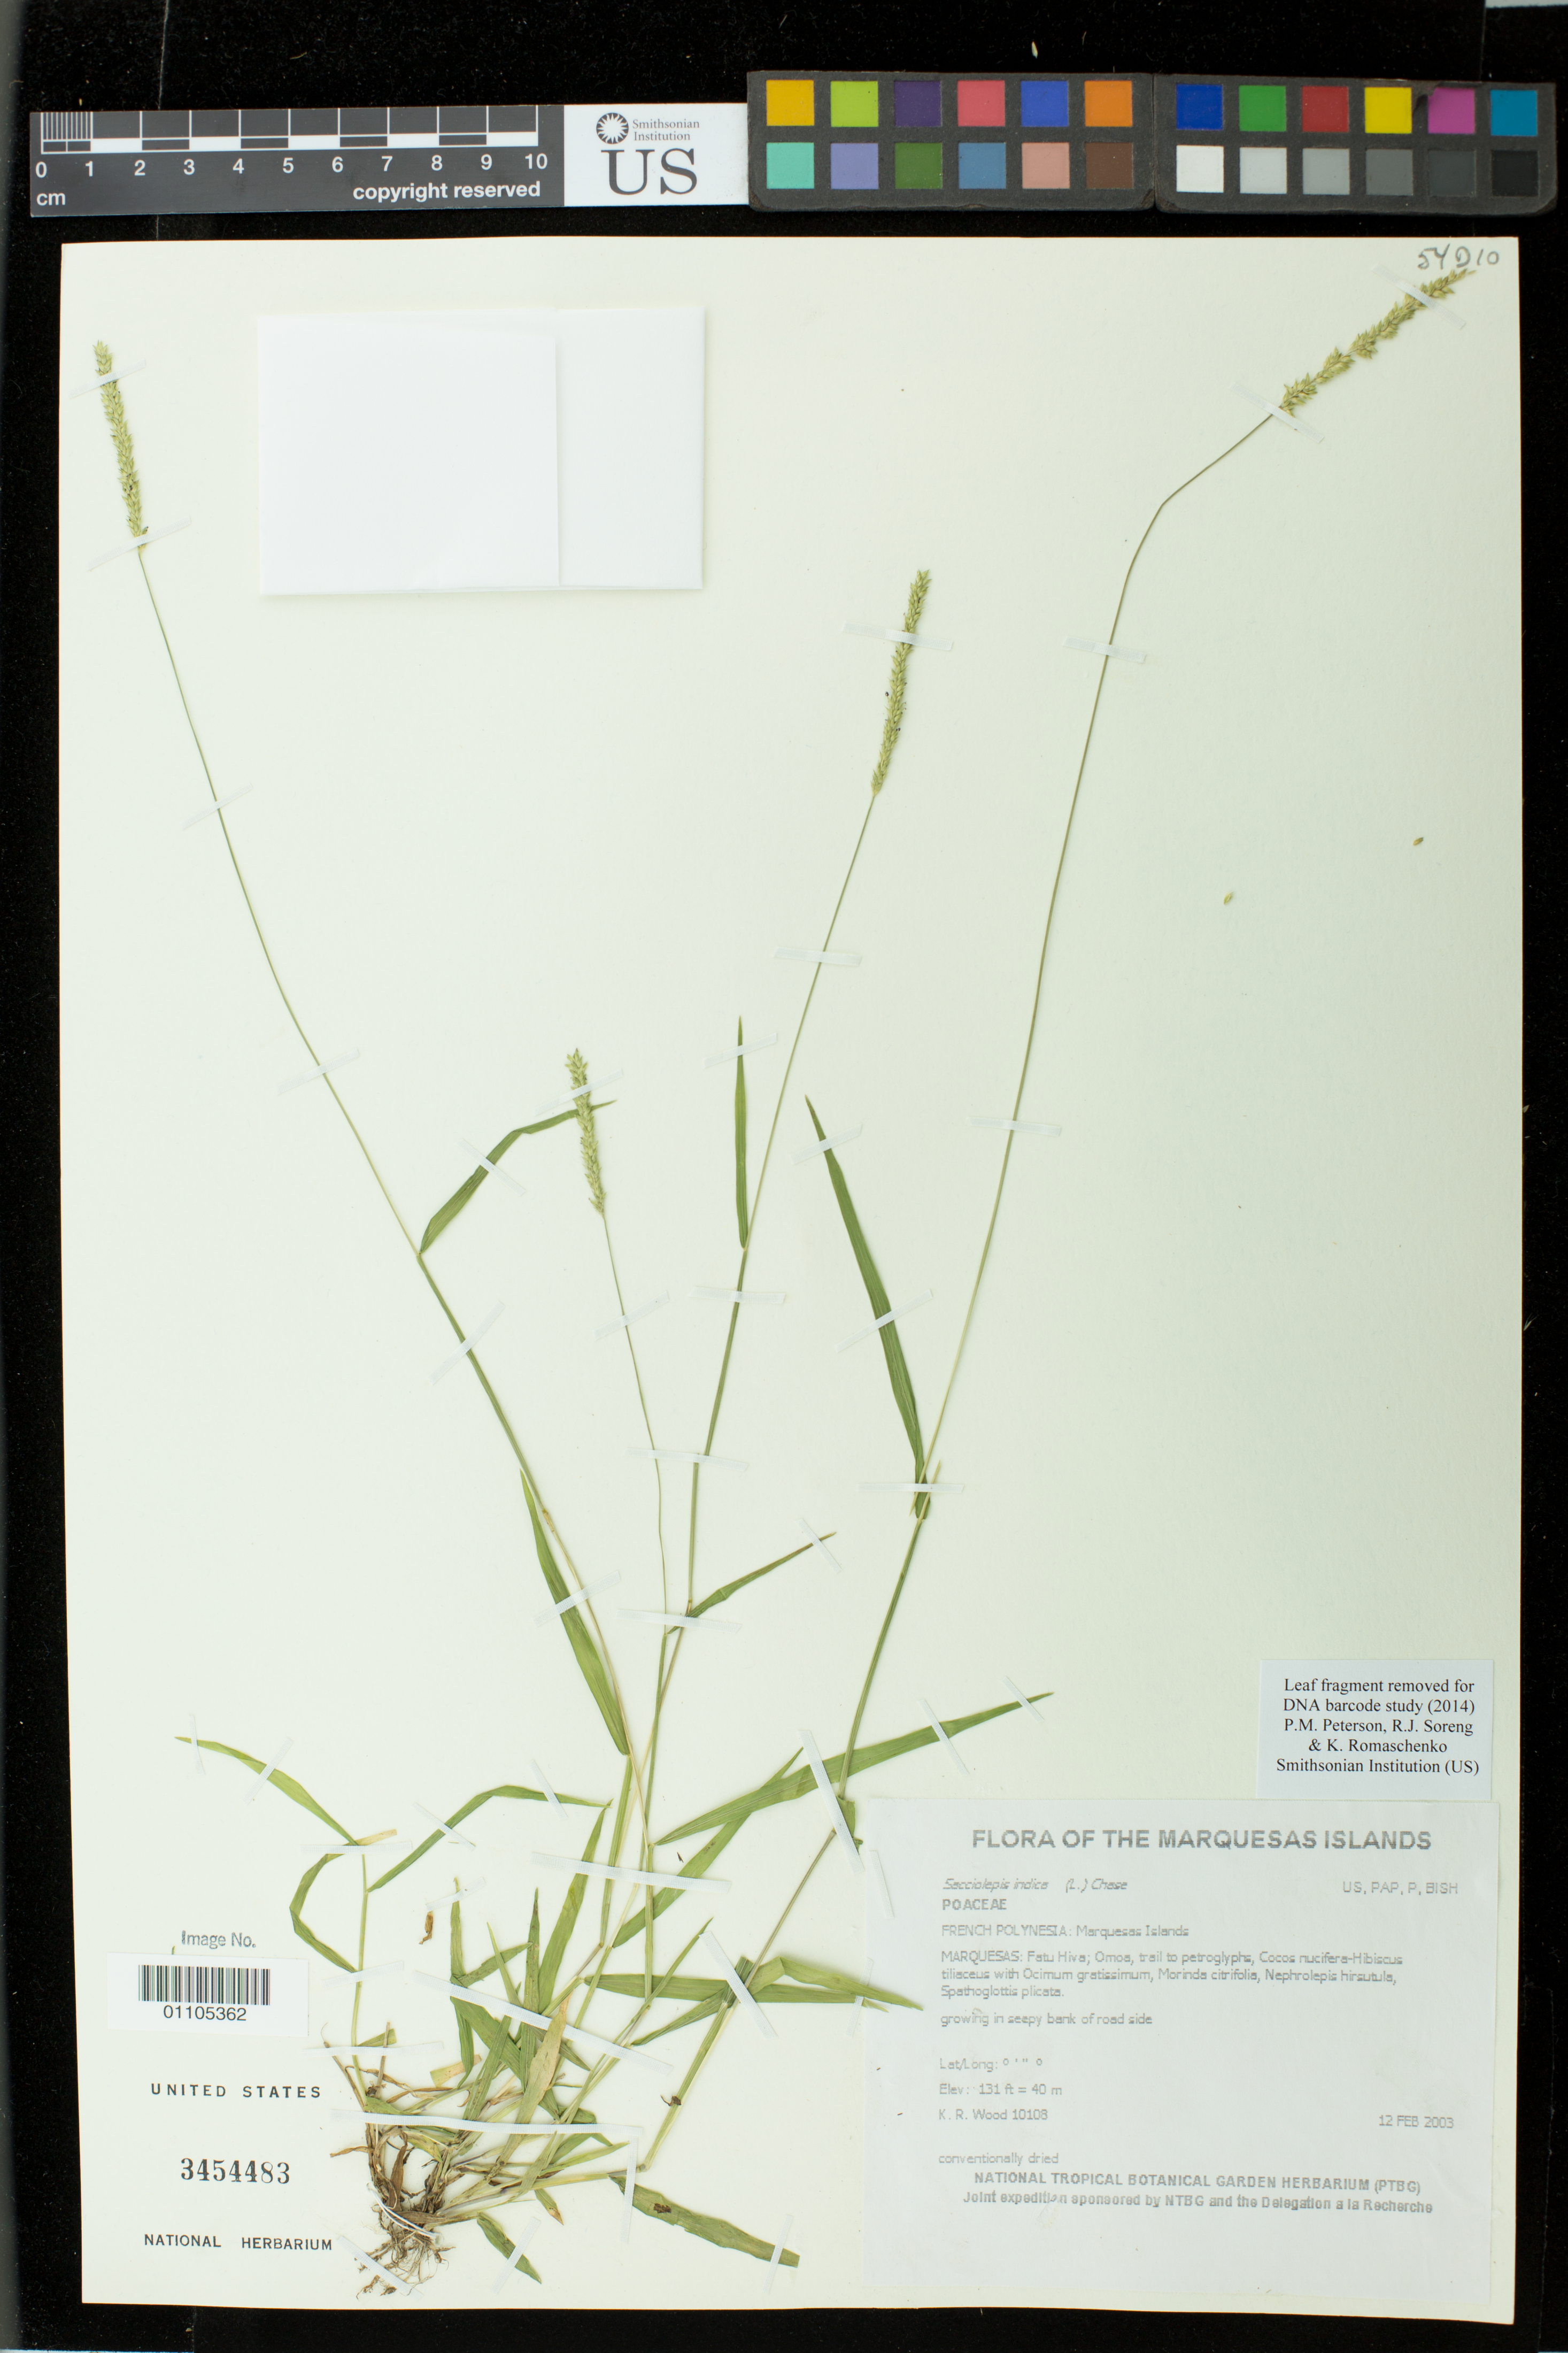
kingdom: Plantae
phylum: Tracheophyta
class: Liliopsida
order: Poales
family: Poaceae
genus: Sacciolepis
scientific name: Sacciolepis indica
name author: (L.) Chase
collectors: K. R. Wood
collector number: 10108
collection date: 2003-02-12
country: French Polynesia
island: Fatu Hiva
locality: Omoa, trail to petroglyphs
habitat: Low-slope, moderate slope, open, mesic. Growing in seepy bank of roadside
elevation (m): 40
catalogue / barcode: US 3454483